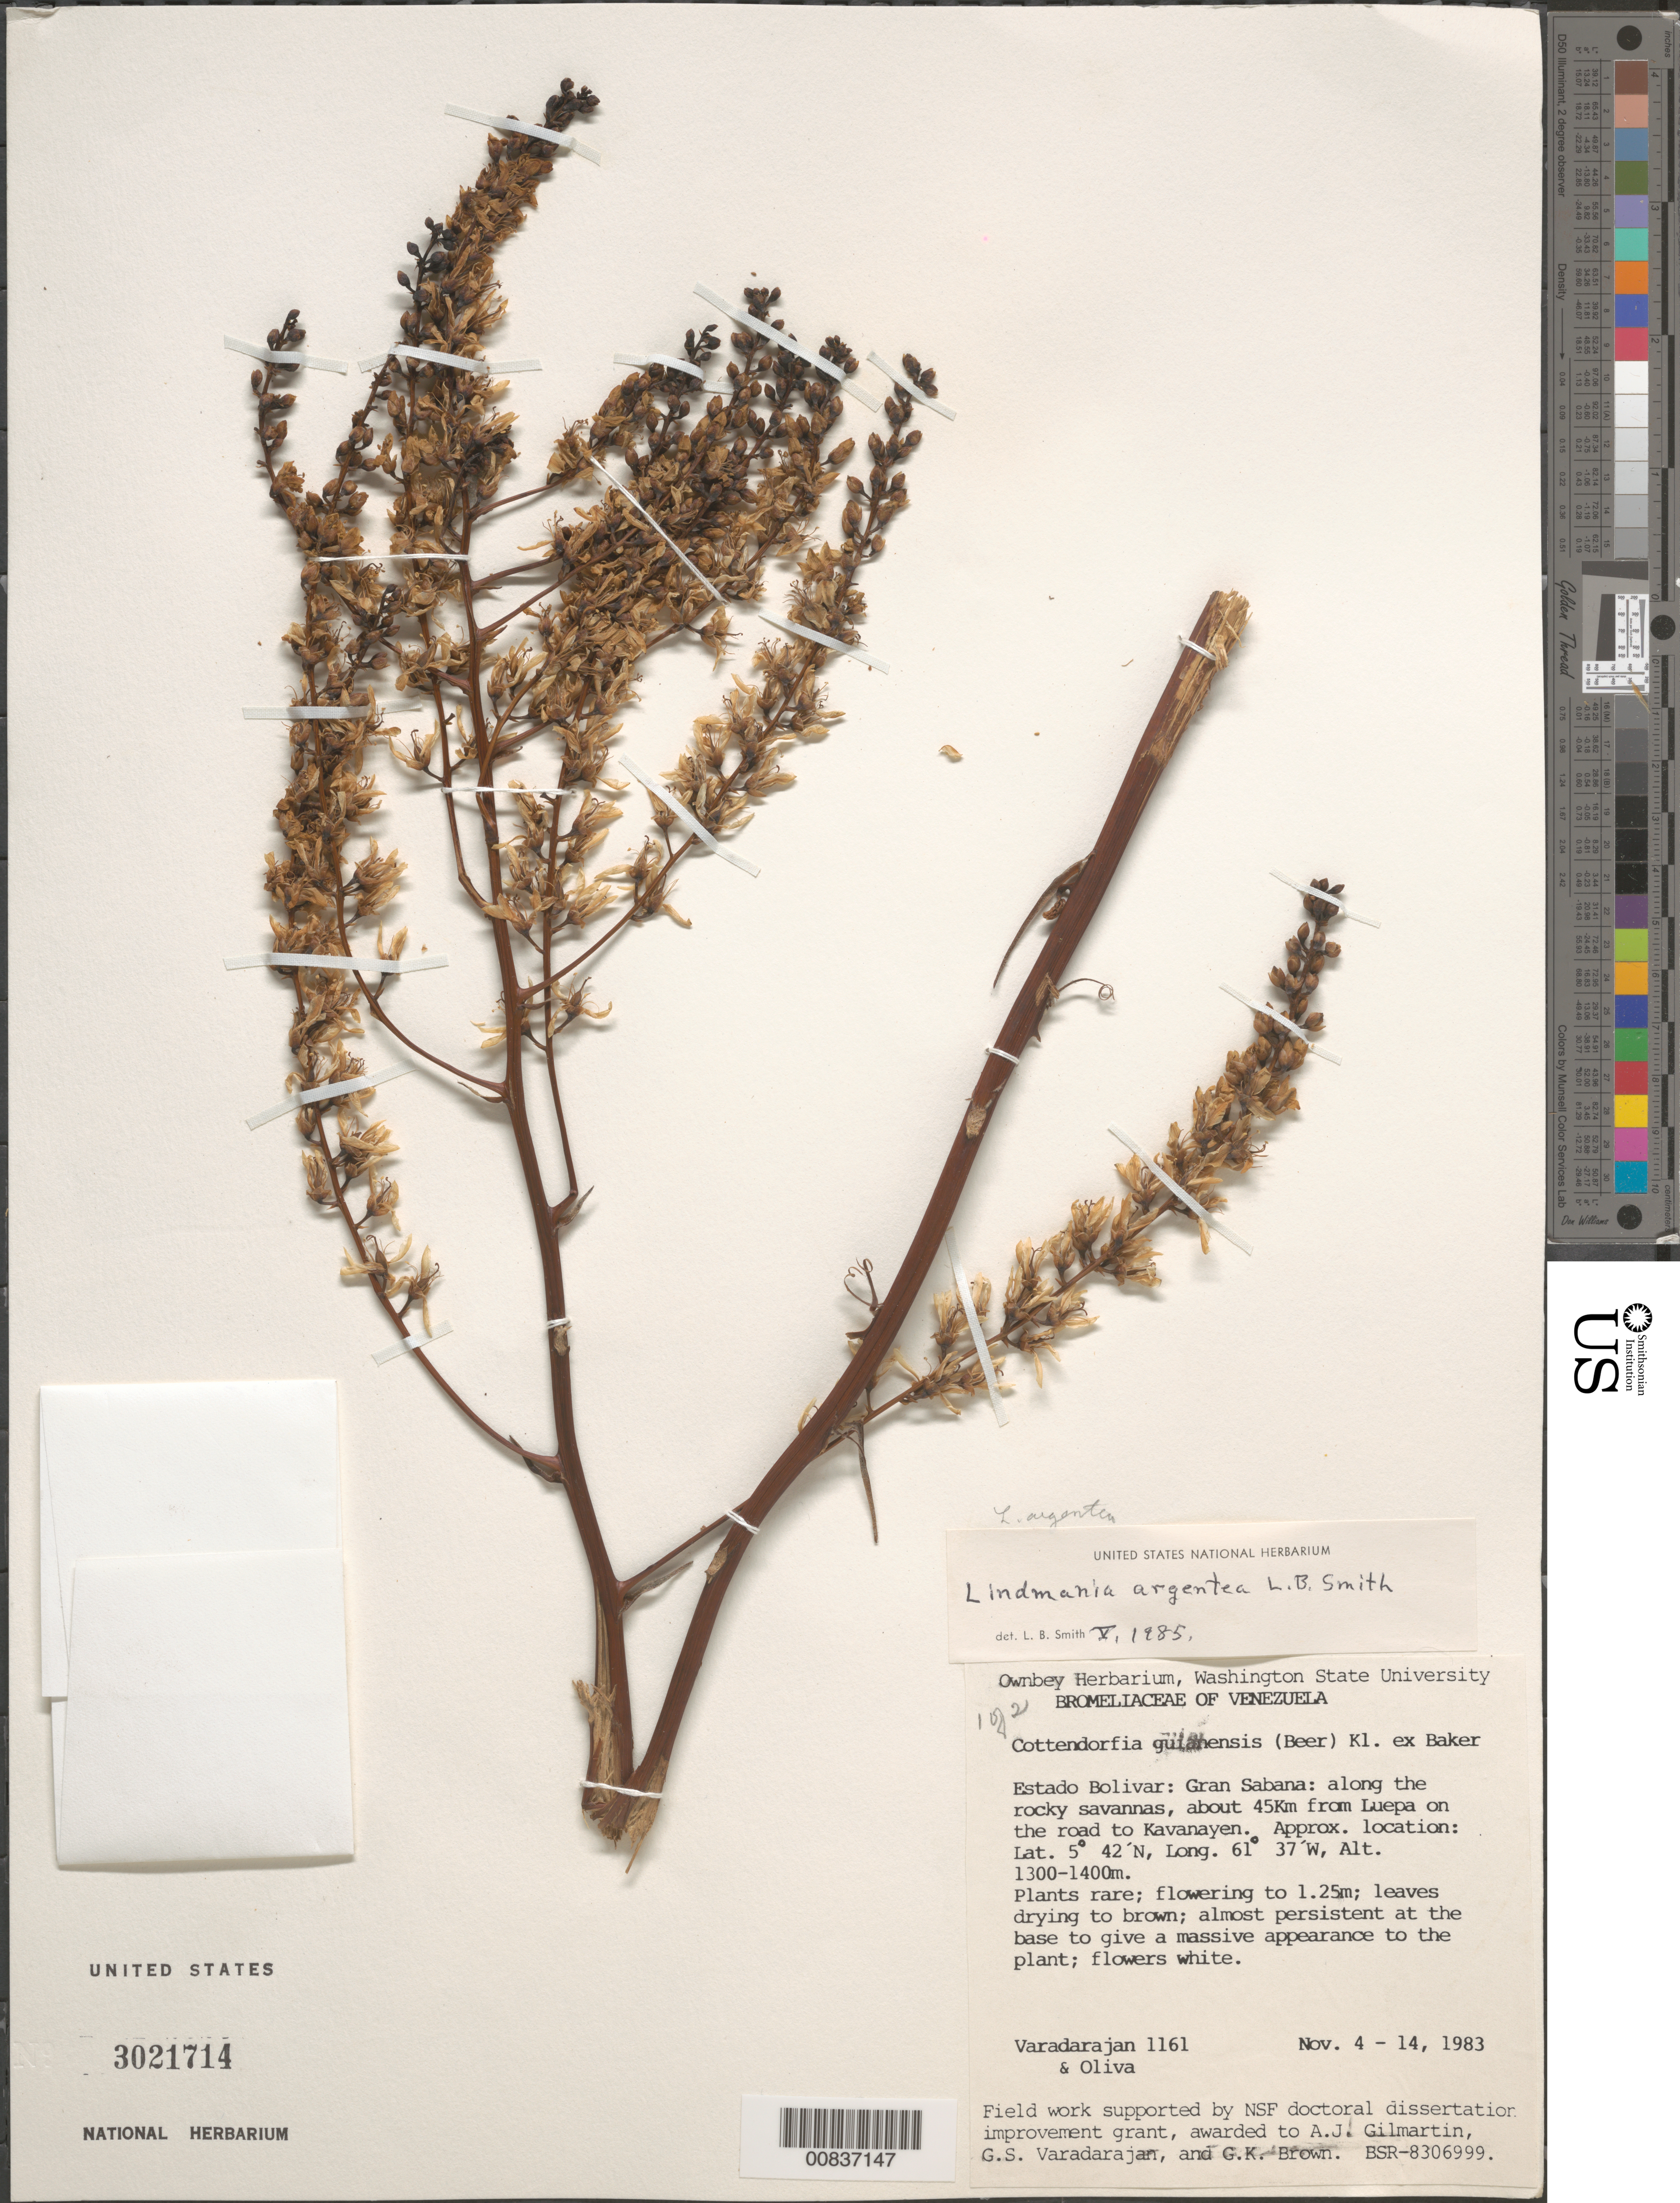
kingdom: Plantae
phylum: Tracheophyta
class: Liliopsida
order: Poales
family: Bromeliaceae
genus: Lindmania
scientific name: Lindmania argentea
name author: L.B. Sm.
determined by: Smith, Lyman B., (US), NMNH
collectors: G. S. Varadarajan & -. Oliva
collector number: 1161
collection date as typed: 4-Nov-83 to 14-Nov-83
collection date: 1983-11-04/1983-11-14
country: Venezuela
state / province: Bolívar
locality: Gran Sabana, about 45km from Luepa on the road to Kavanayen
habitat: Rocky savannas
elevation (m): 1300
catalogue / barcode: US 3021714